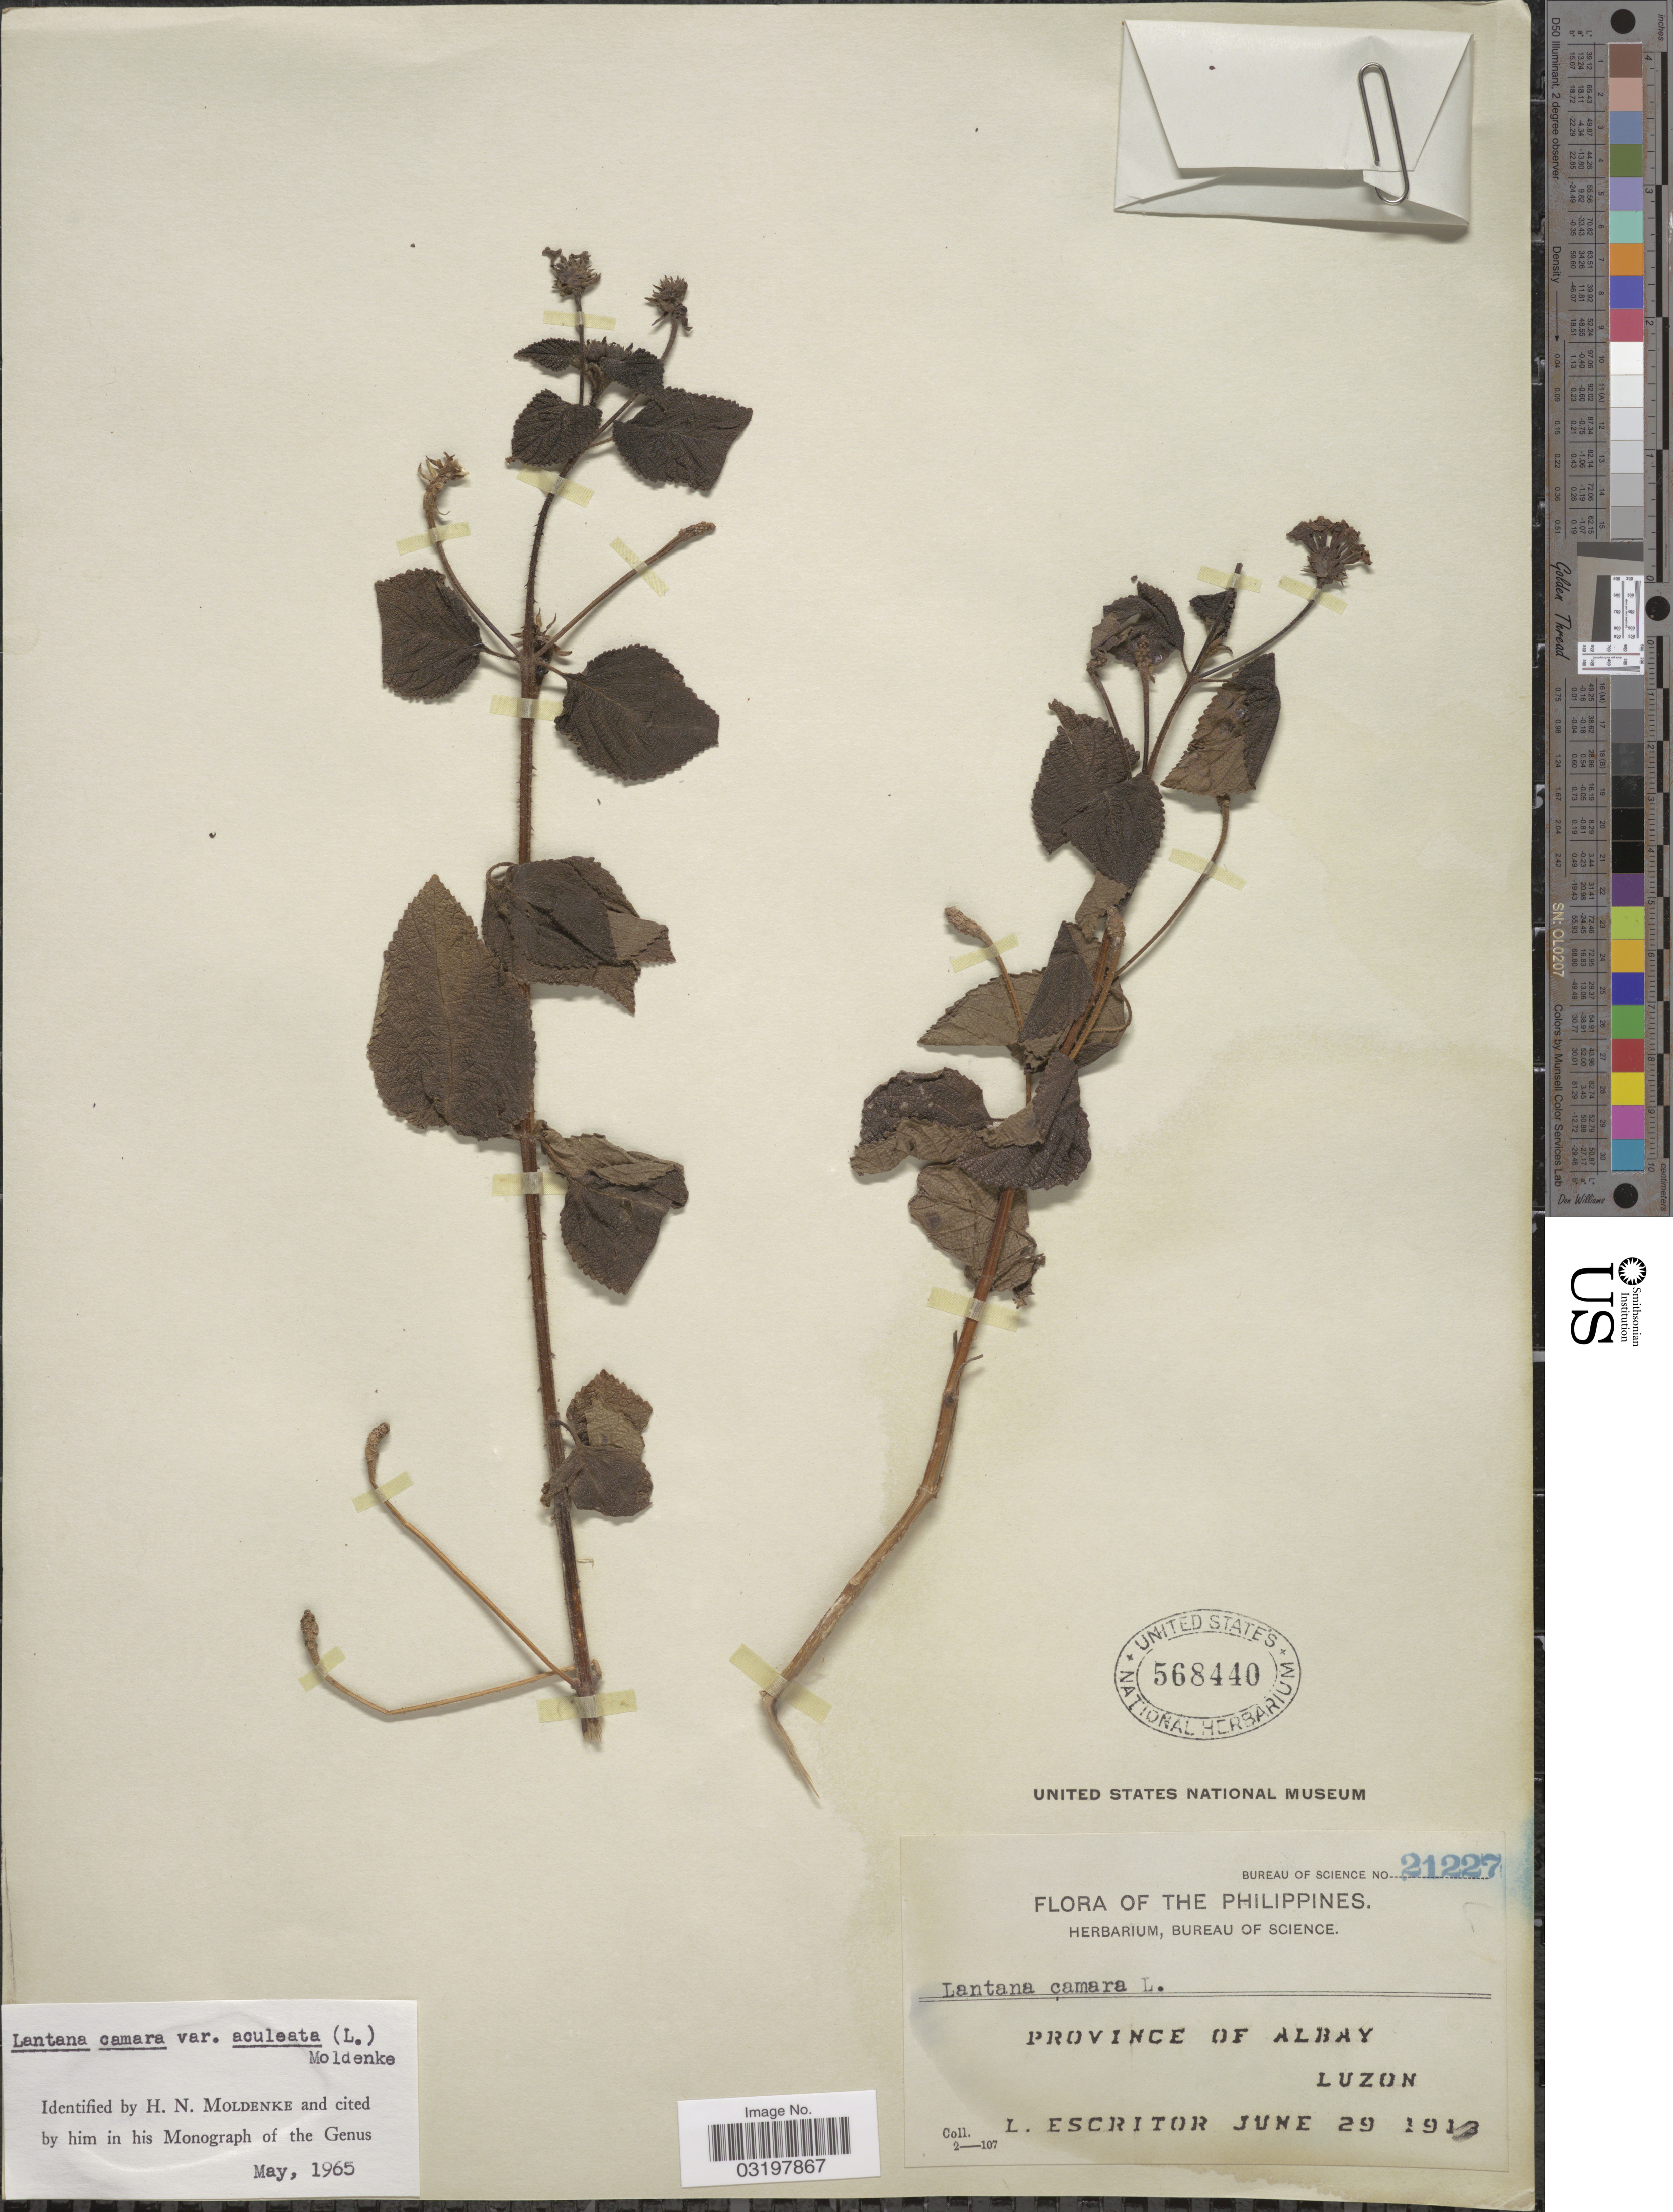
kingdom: Plantae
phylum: Tracheophyta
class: Magnoliopsida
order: Lamiales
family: Verbenaceae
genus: Lantana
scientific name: Lantana camara var. aculeata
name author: (L.) Moldenke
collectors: L. Escritor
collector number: Bureau of Science 21227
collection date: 1913-06-29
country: Philippines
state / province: Bicol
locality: Province of Albay. Luzon.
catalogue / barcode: US 568440